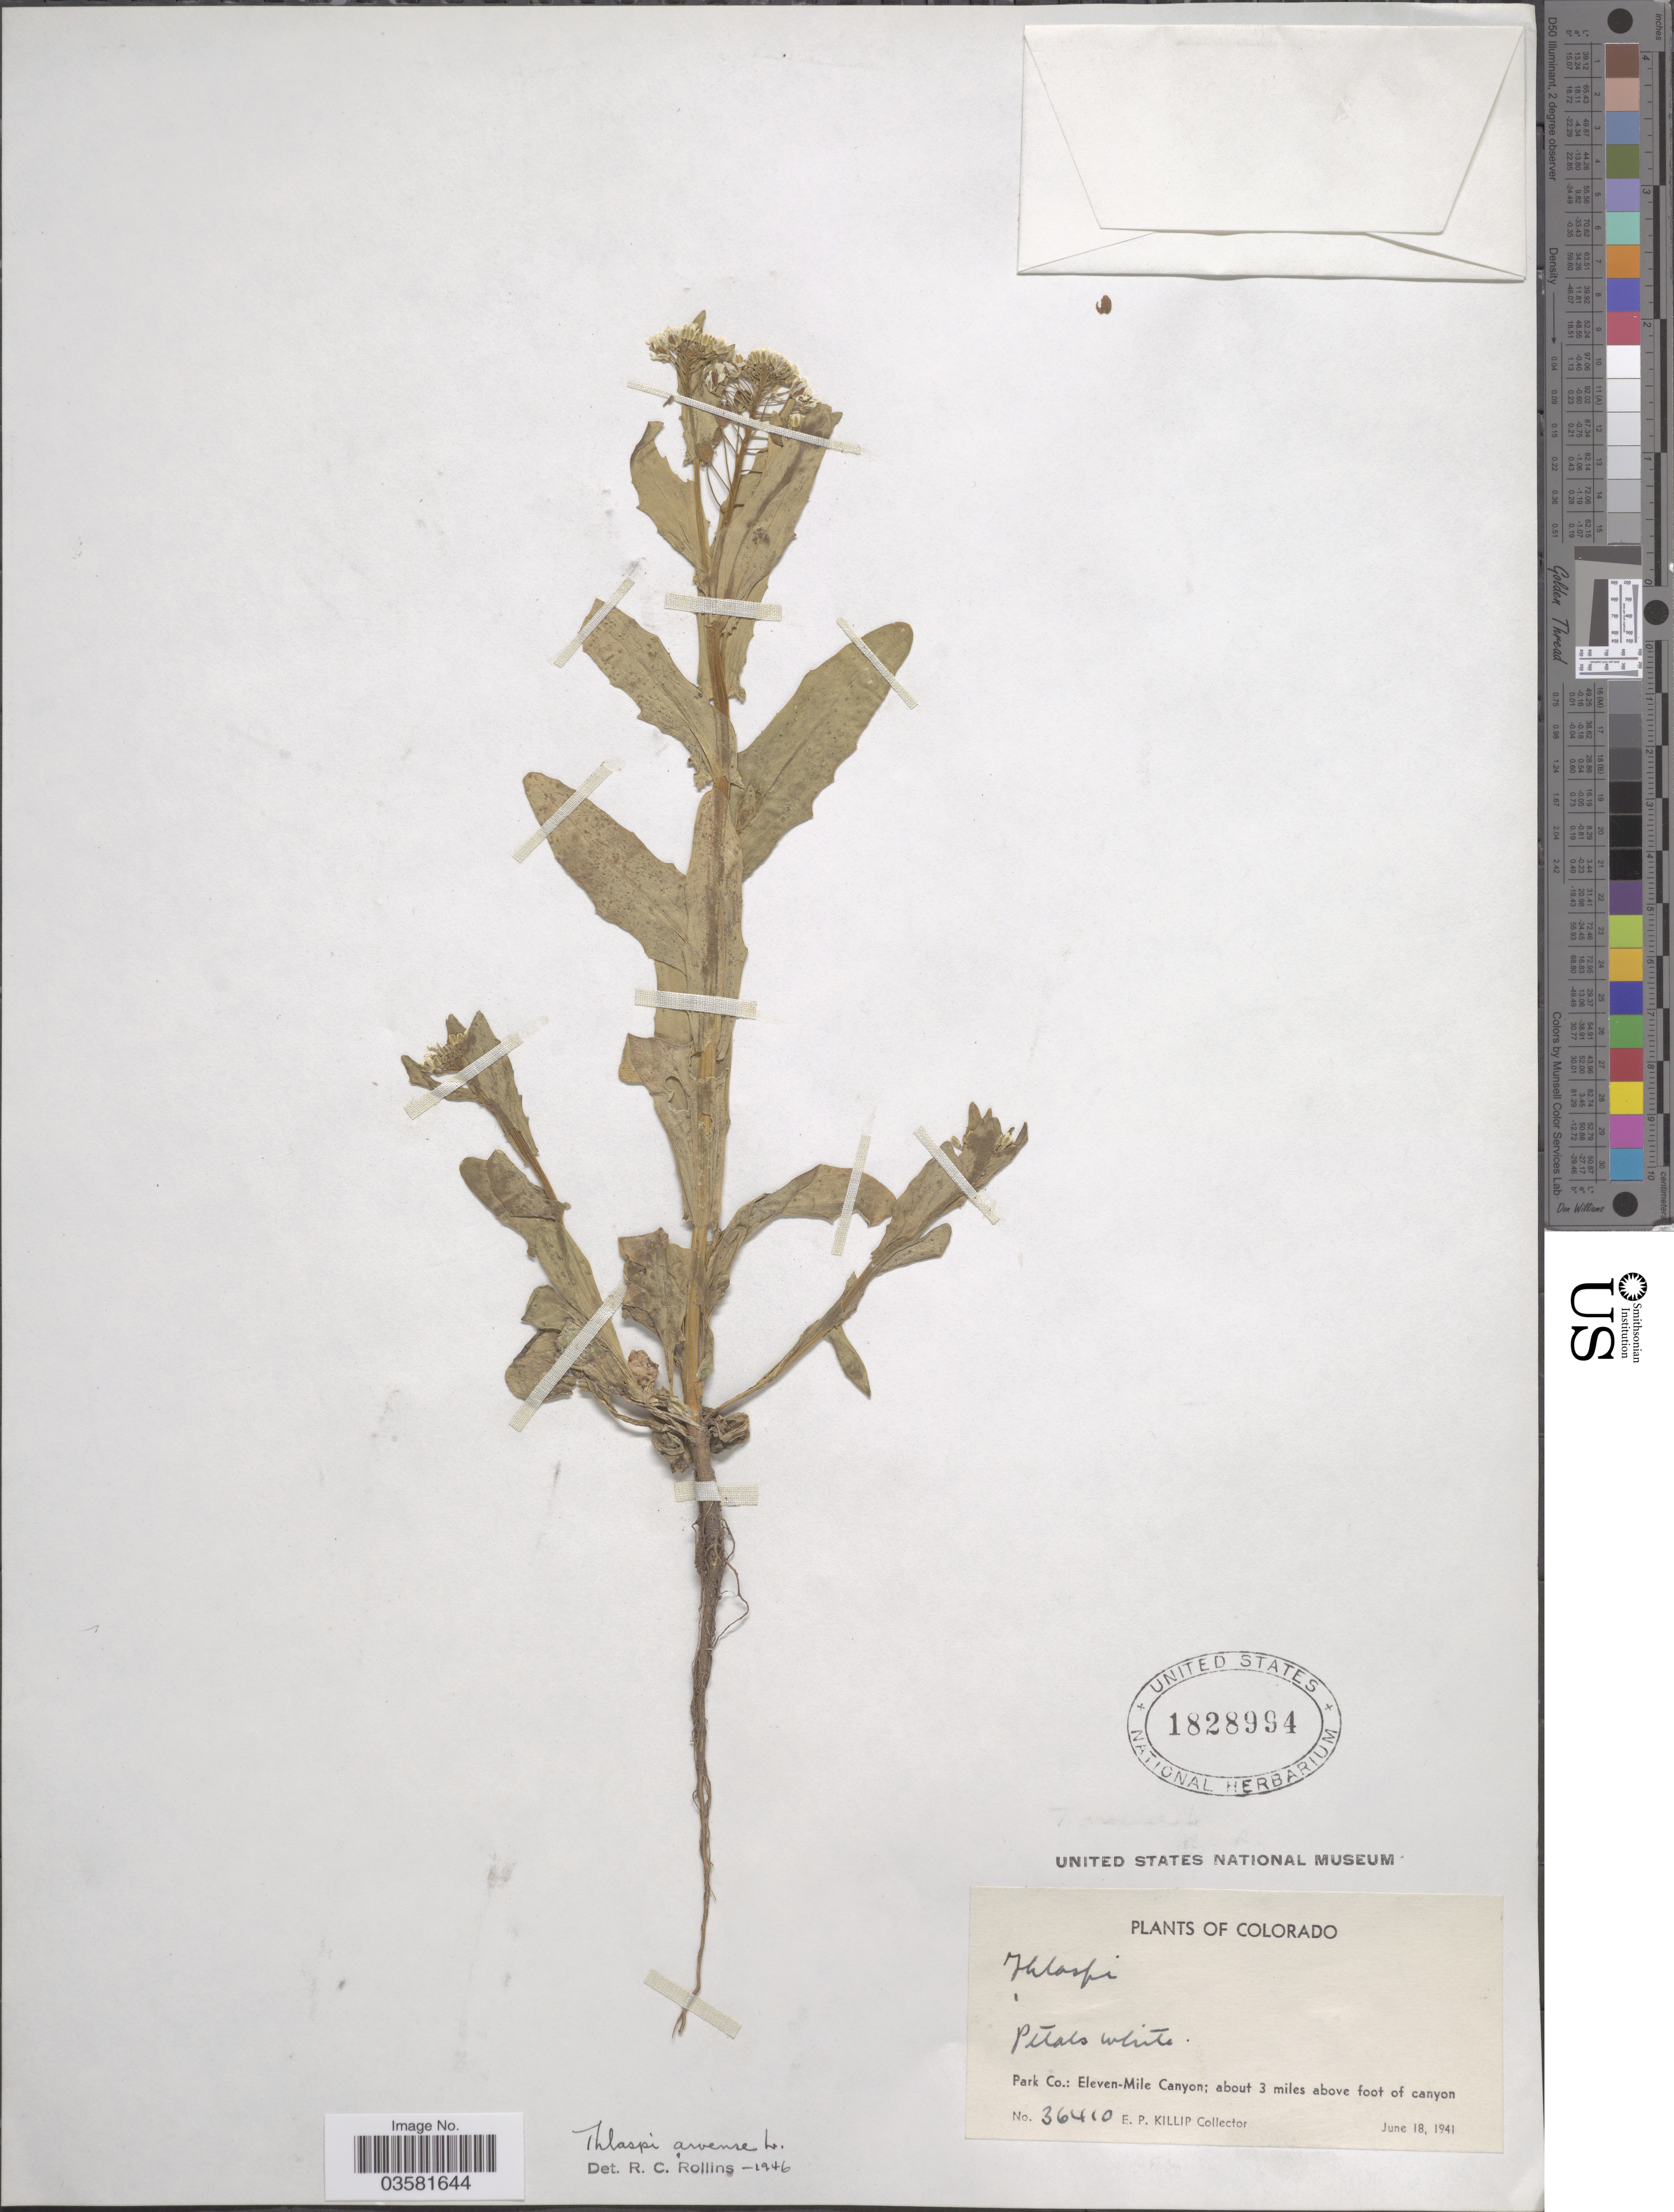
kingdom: Plantae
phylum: Tracheophyta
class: Magnoliopsida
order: Brassicales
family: Brassicaceae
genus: Thlaspi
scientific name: Thlaspi arvense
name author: L.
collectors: E. P. Killip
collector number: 36410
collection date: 1941-06-18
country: United States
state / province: Colorado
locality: Park Co.: Eleven-Mile Canyon; about 3 miles above foot of canyon.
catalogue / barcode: US 1828994